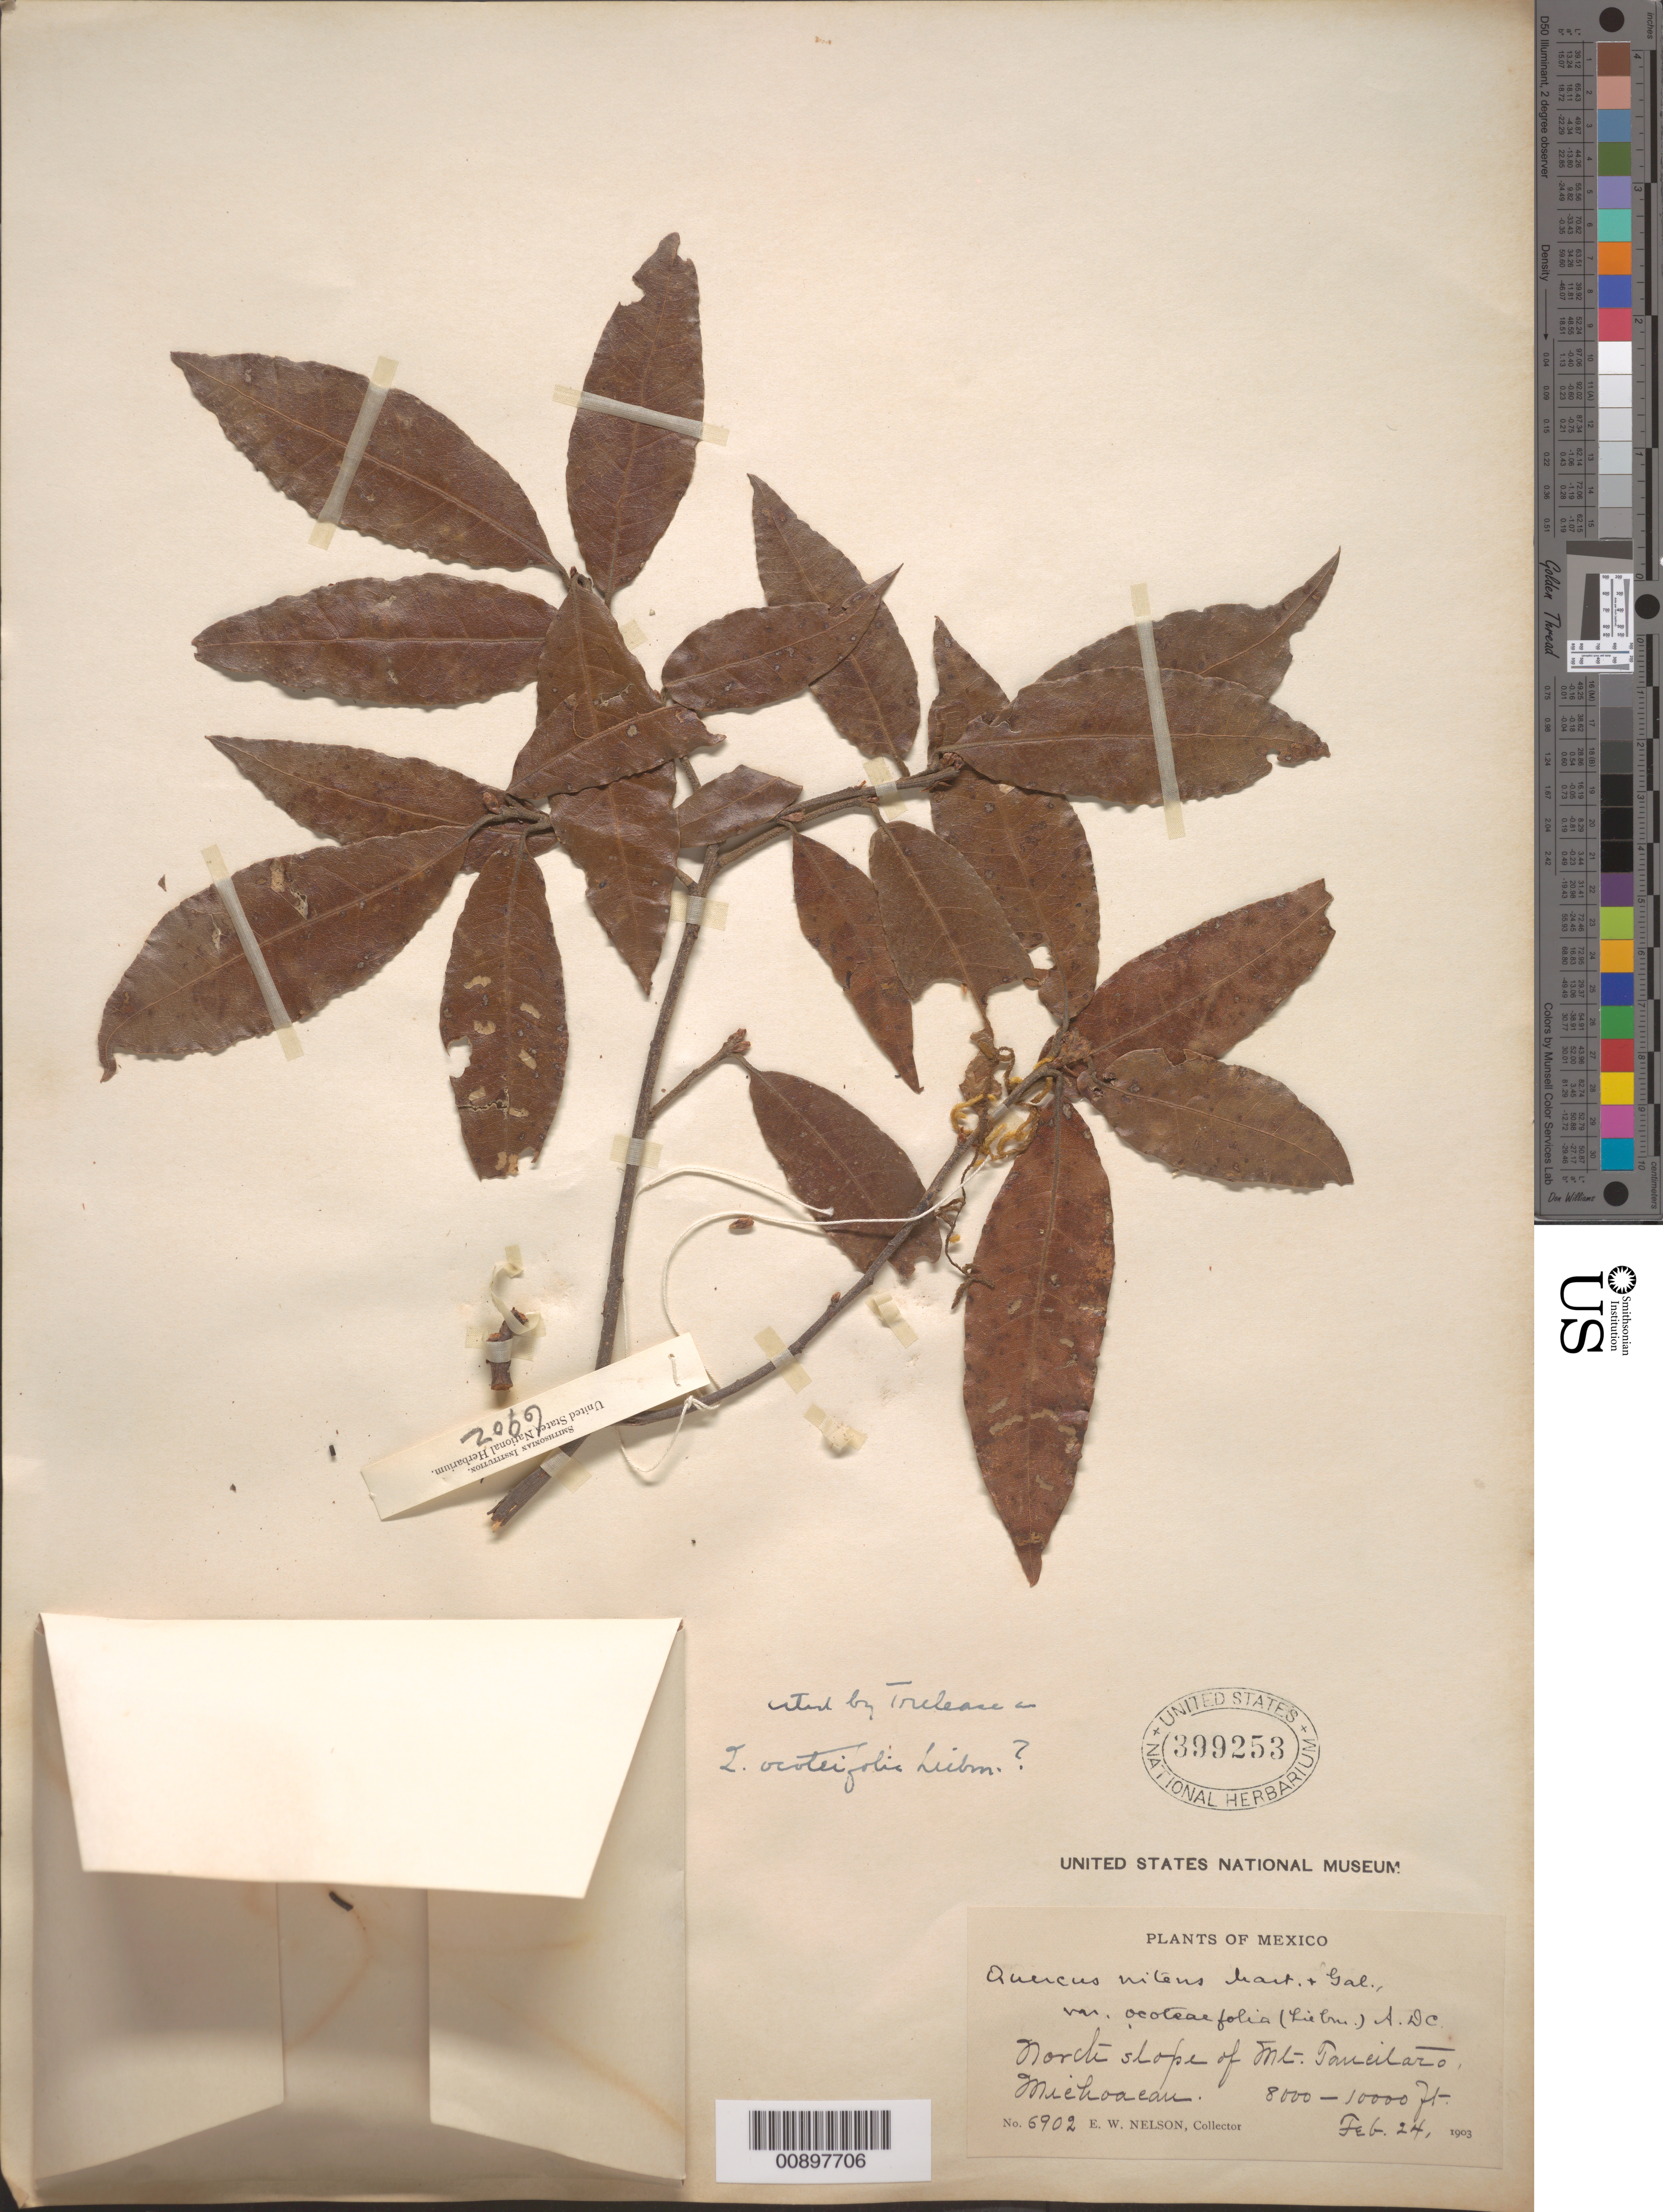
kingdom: Plantae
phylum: Tracheophyta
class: Magnoliopsida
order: Fagales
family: Fagaceae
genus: Quercus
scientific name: Quercus ocoteifolia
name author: Liebm.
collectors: E. W. Nelson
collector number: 6902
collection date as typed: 24 Feb 1903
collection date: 1903-02-24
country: Mexico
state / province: Michoacán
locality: North slope of Mt. Tancitaro, Michoacán.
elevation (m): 2438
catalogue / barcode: US 399253